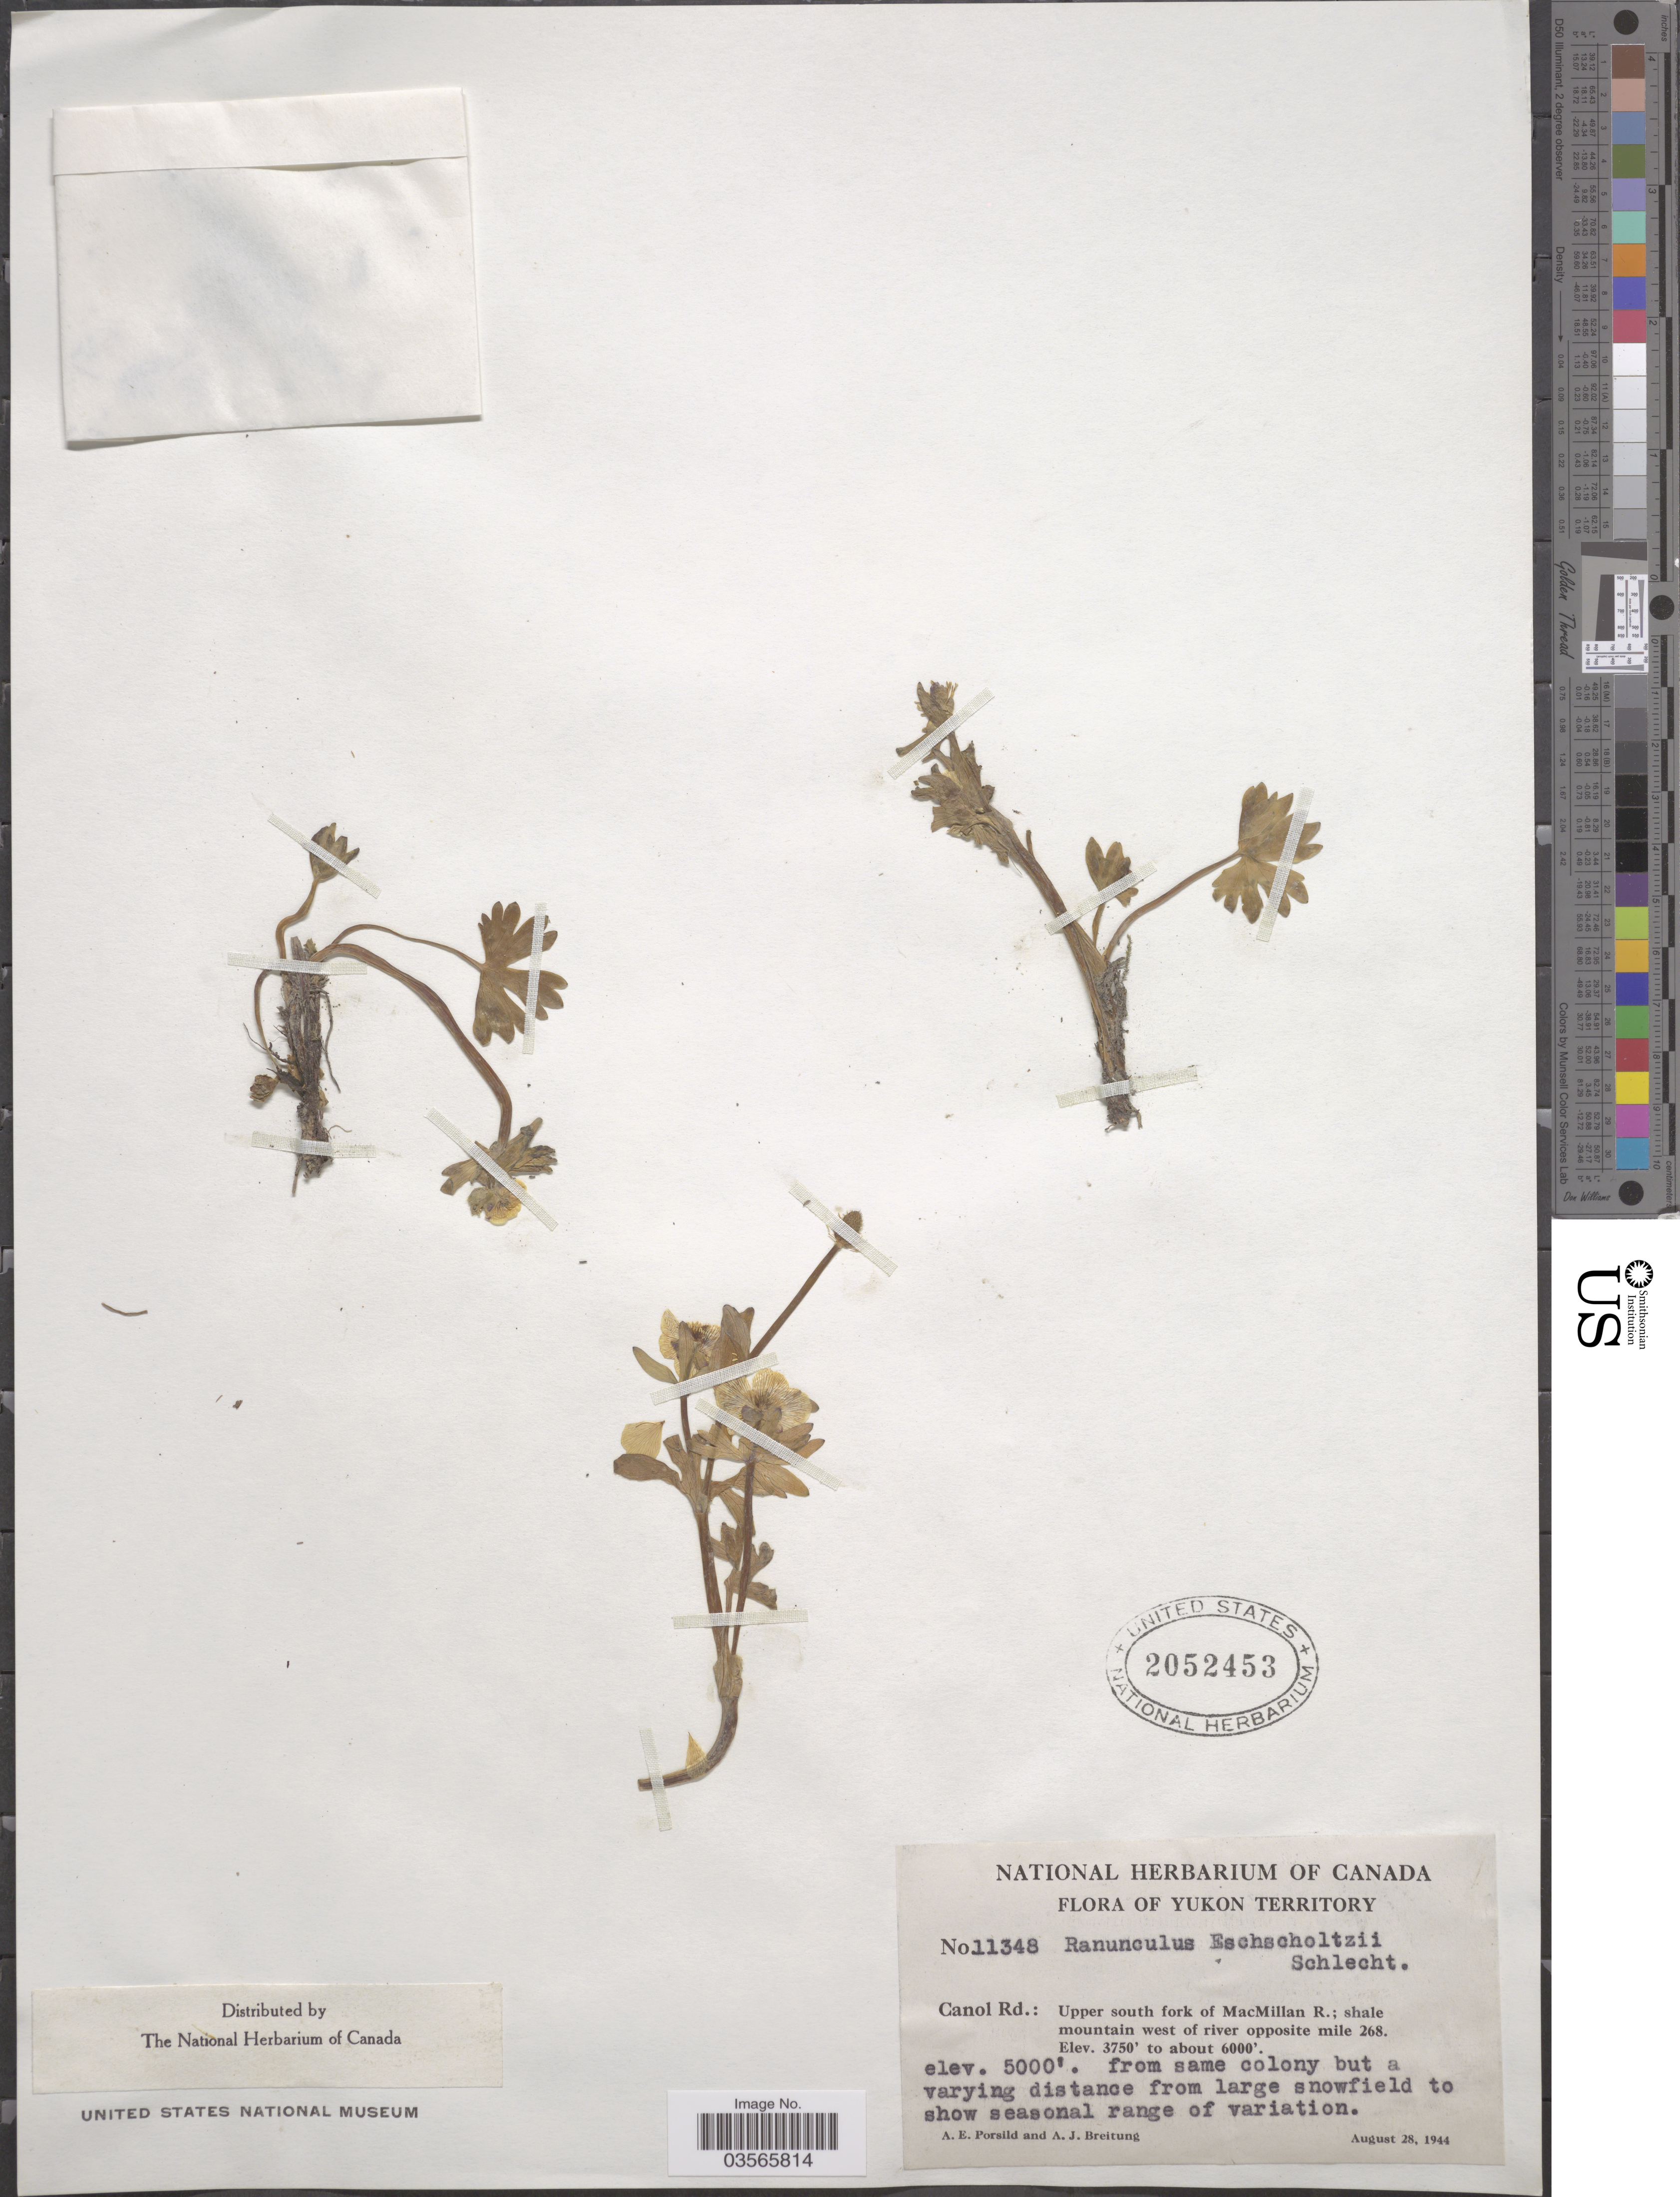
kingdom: Plantae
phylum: Tracheophyta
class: Magnoliopsida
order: Ranunculales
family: Ranunculaceae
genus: Ranunculus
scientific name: Ranunculus eschscholtzii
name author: Schltdl.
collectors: A. E. Porsild & A. Breitung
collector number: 11348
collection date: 1944-08-28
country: Canada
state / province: Yukon Territory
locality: Canol Rd.: Upper south fork of MacMillan R.; shale mountain west of river opposite mile 268.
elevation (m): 1524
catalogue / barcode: US 2052453